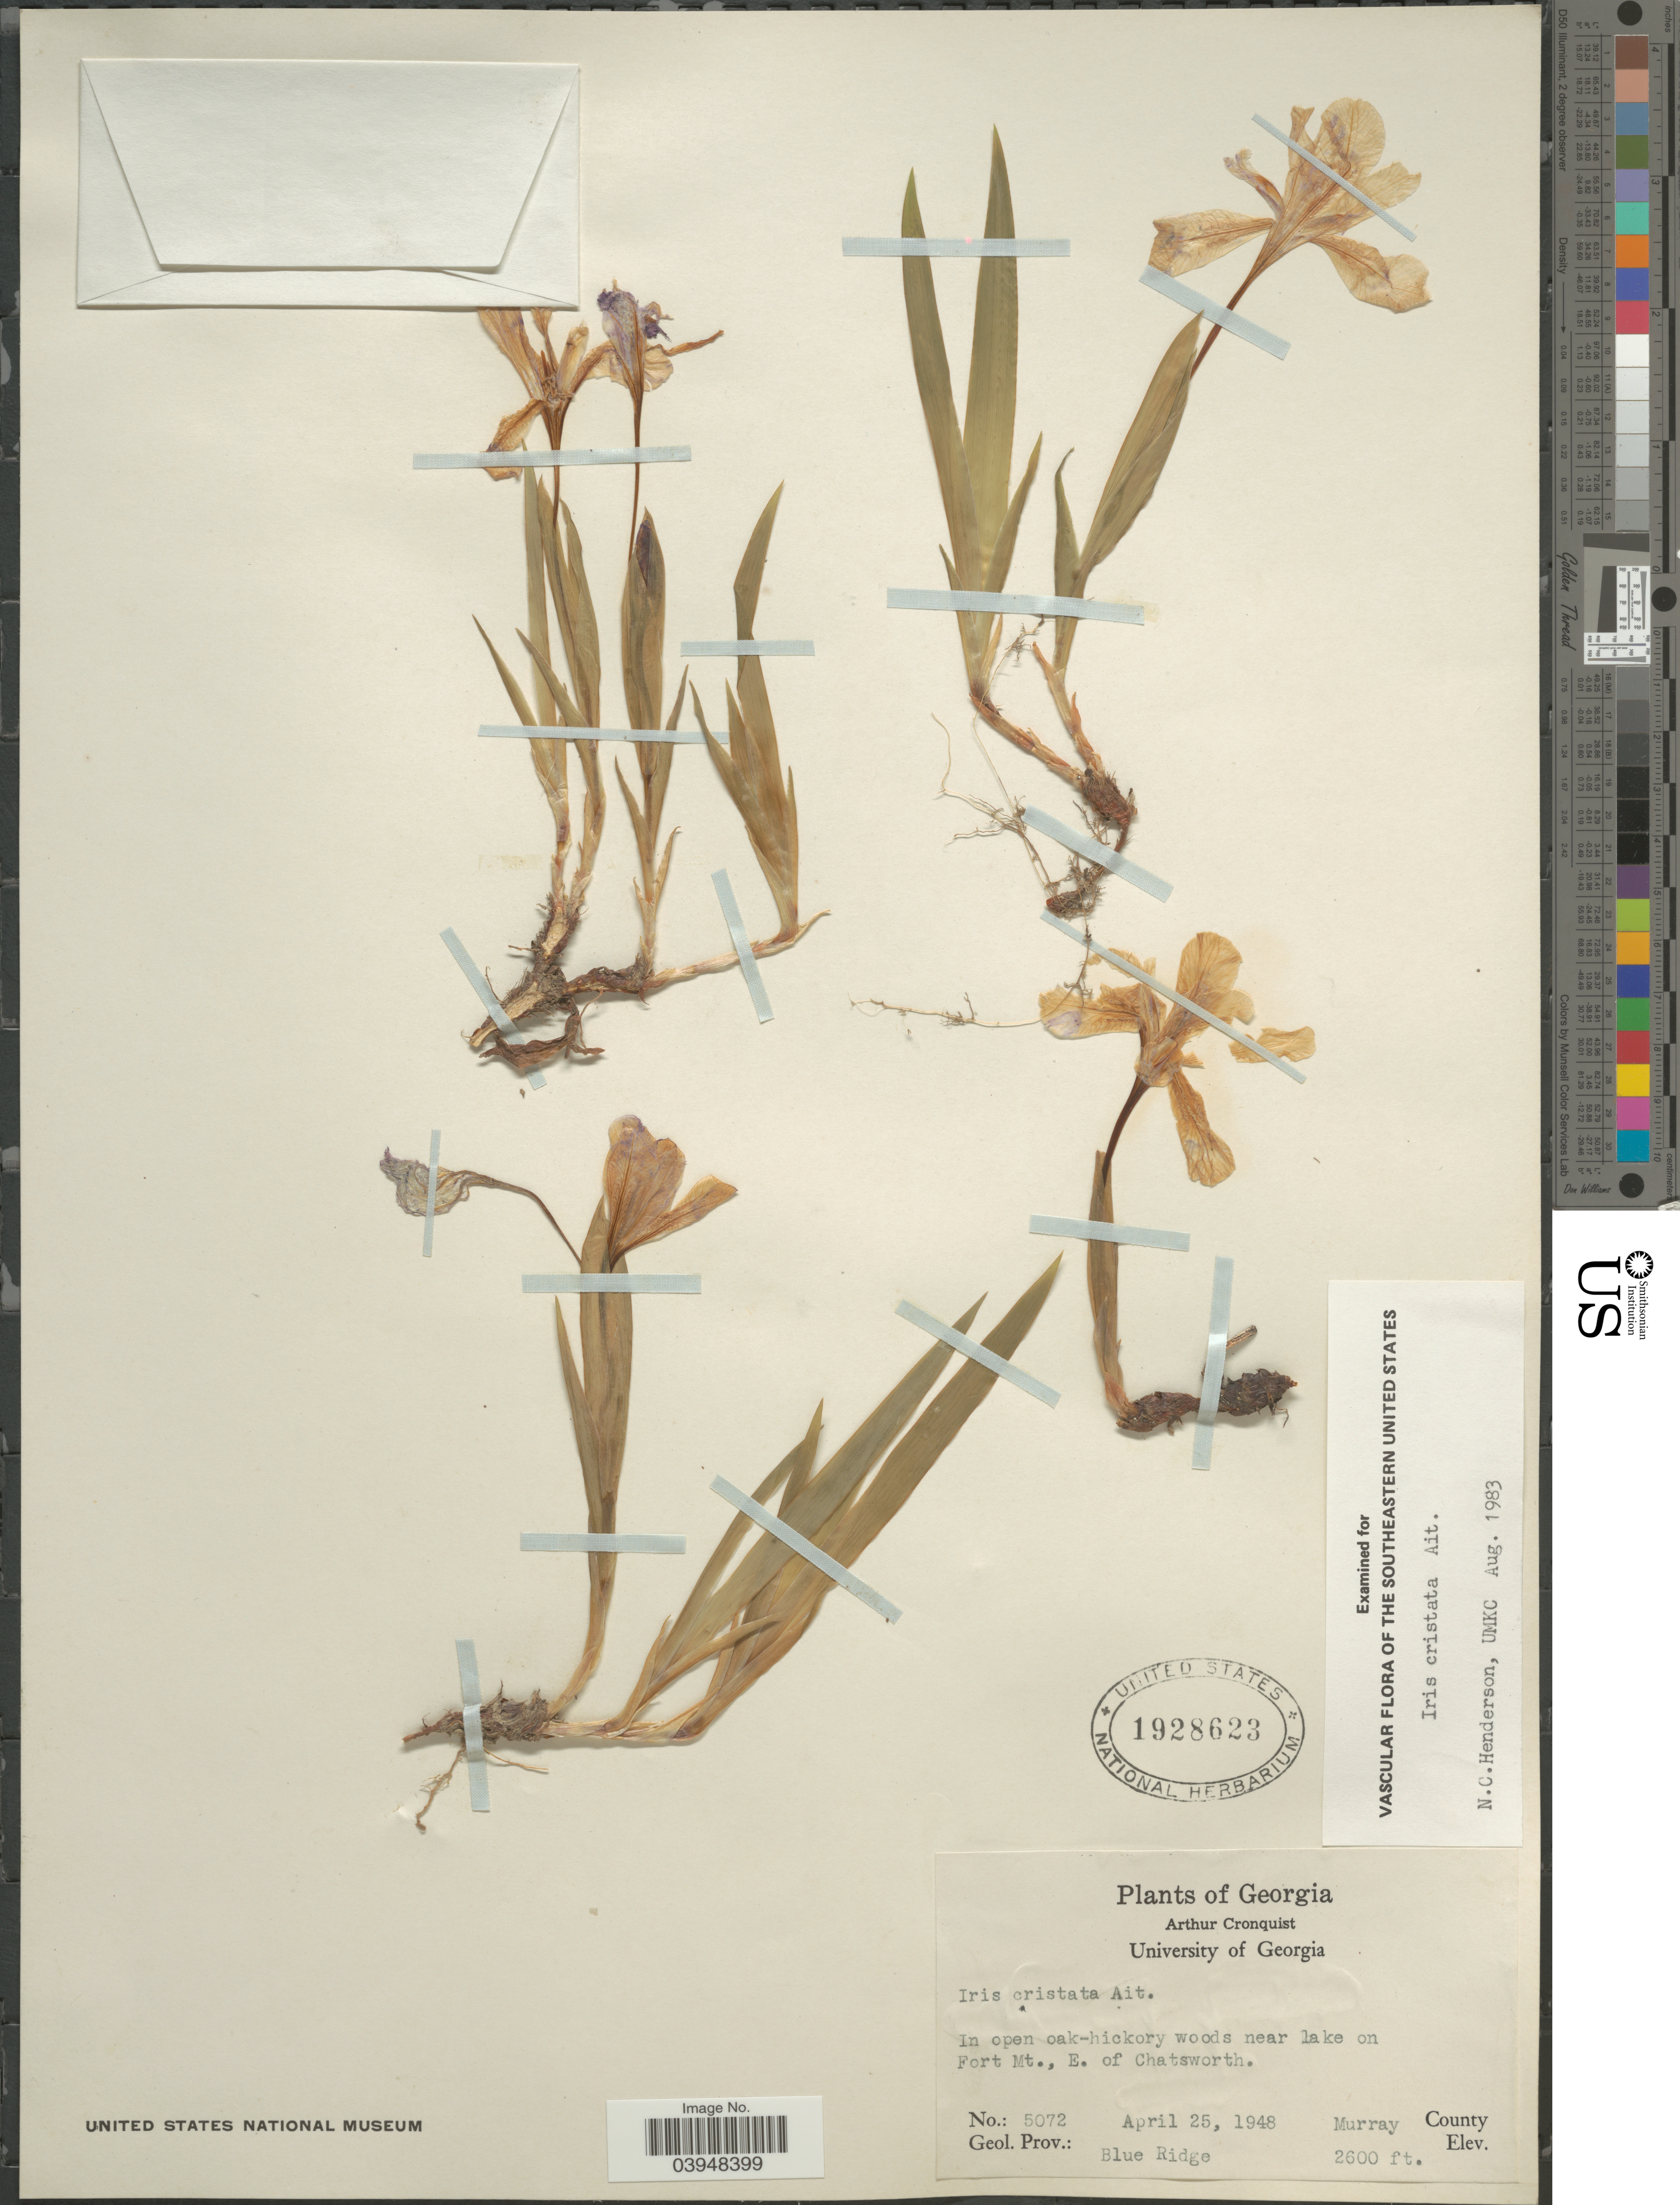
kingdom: Plantae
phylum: Tracheophyta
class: Liliopsida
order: Asparagales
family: Iridaceae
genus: Iris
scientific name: Iris cristata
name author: Aiton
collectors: A. J. Cronquist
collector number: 5072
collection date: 1948-04-25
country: United States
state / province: Georgia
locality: In open oak-hickory woods near lake on Fort Mt., E. of Chatsworth. Murray County. Geol. Prov.: Blue Ridge.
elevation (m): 792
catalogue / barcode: US 1928623